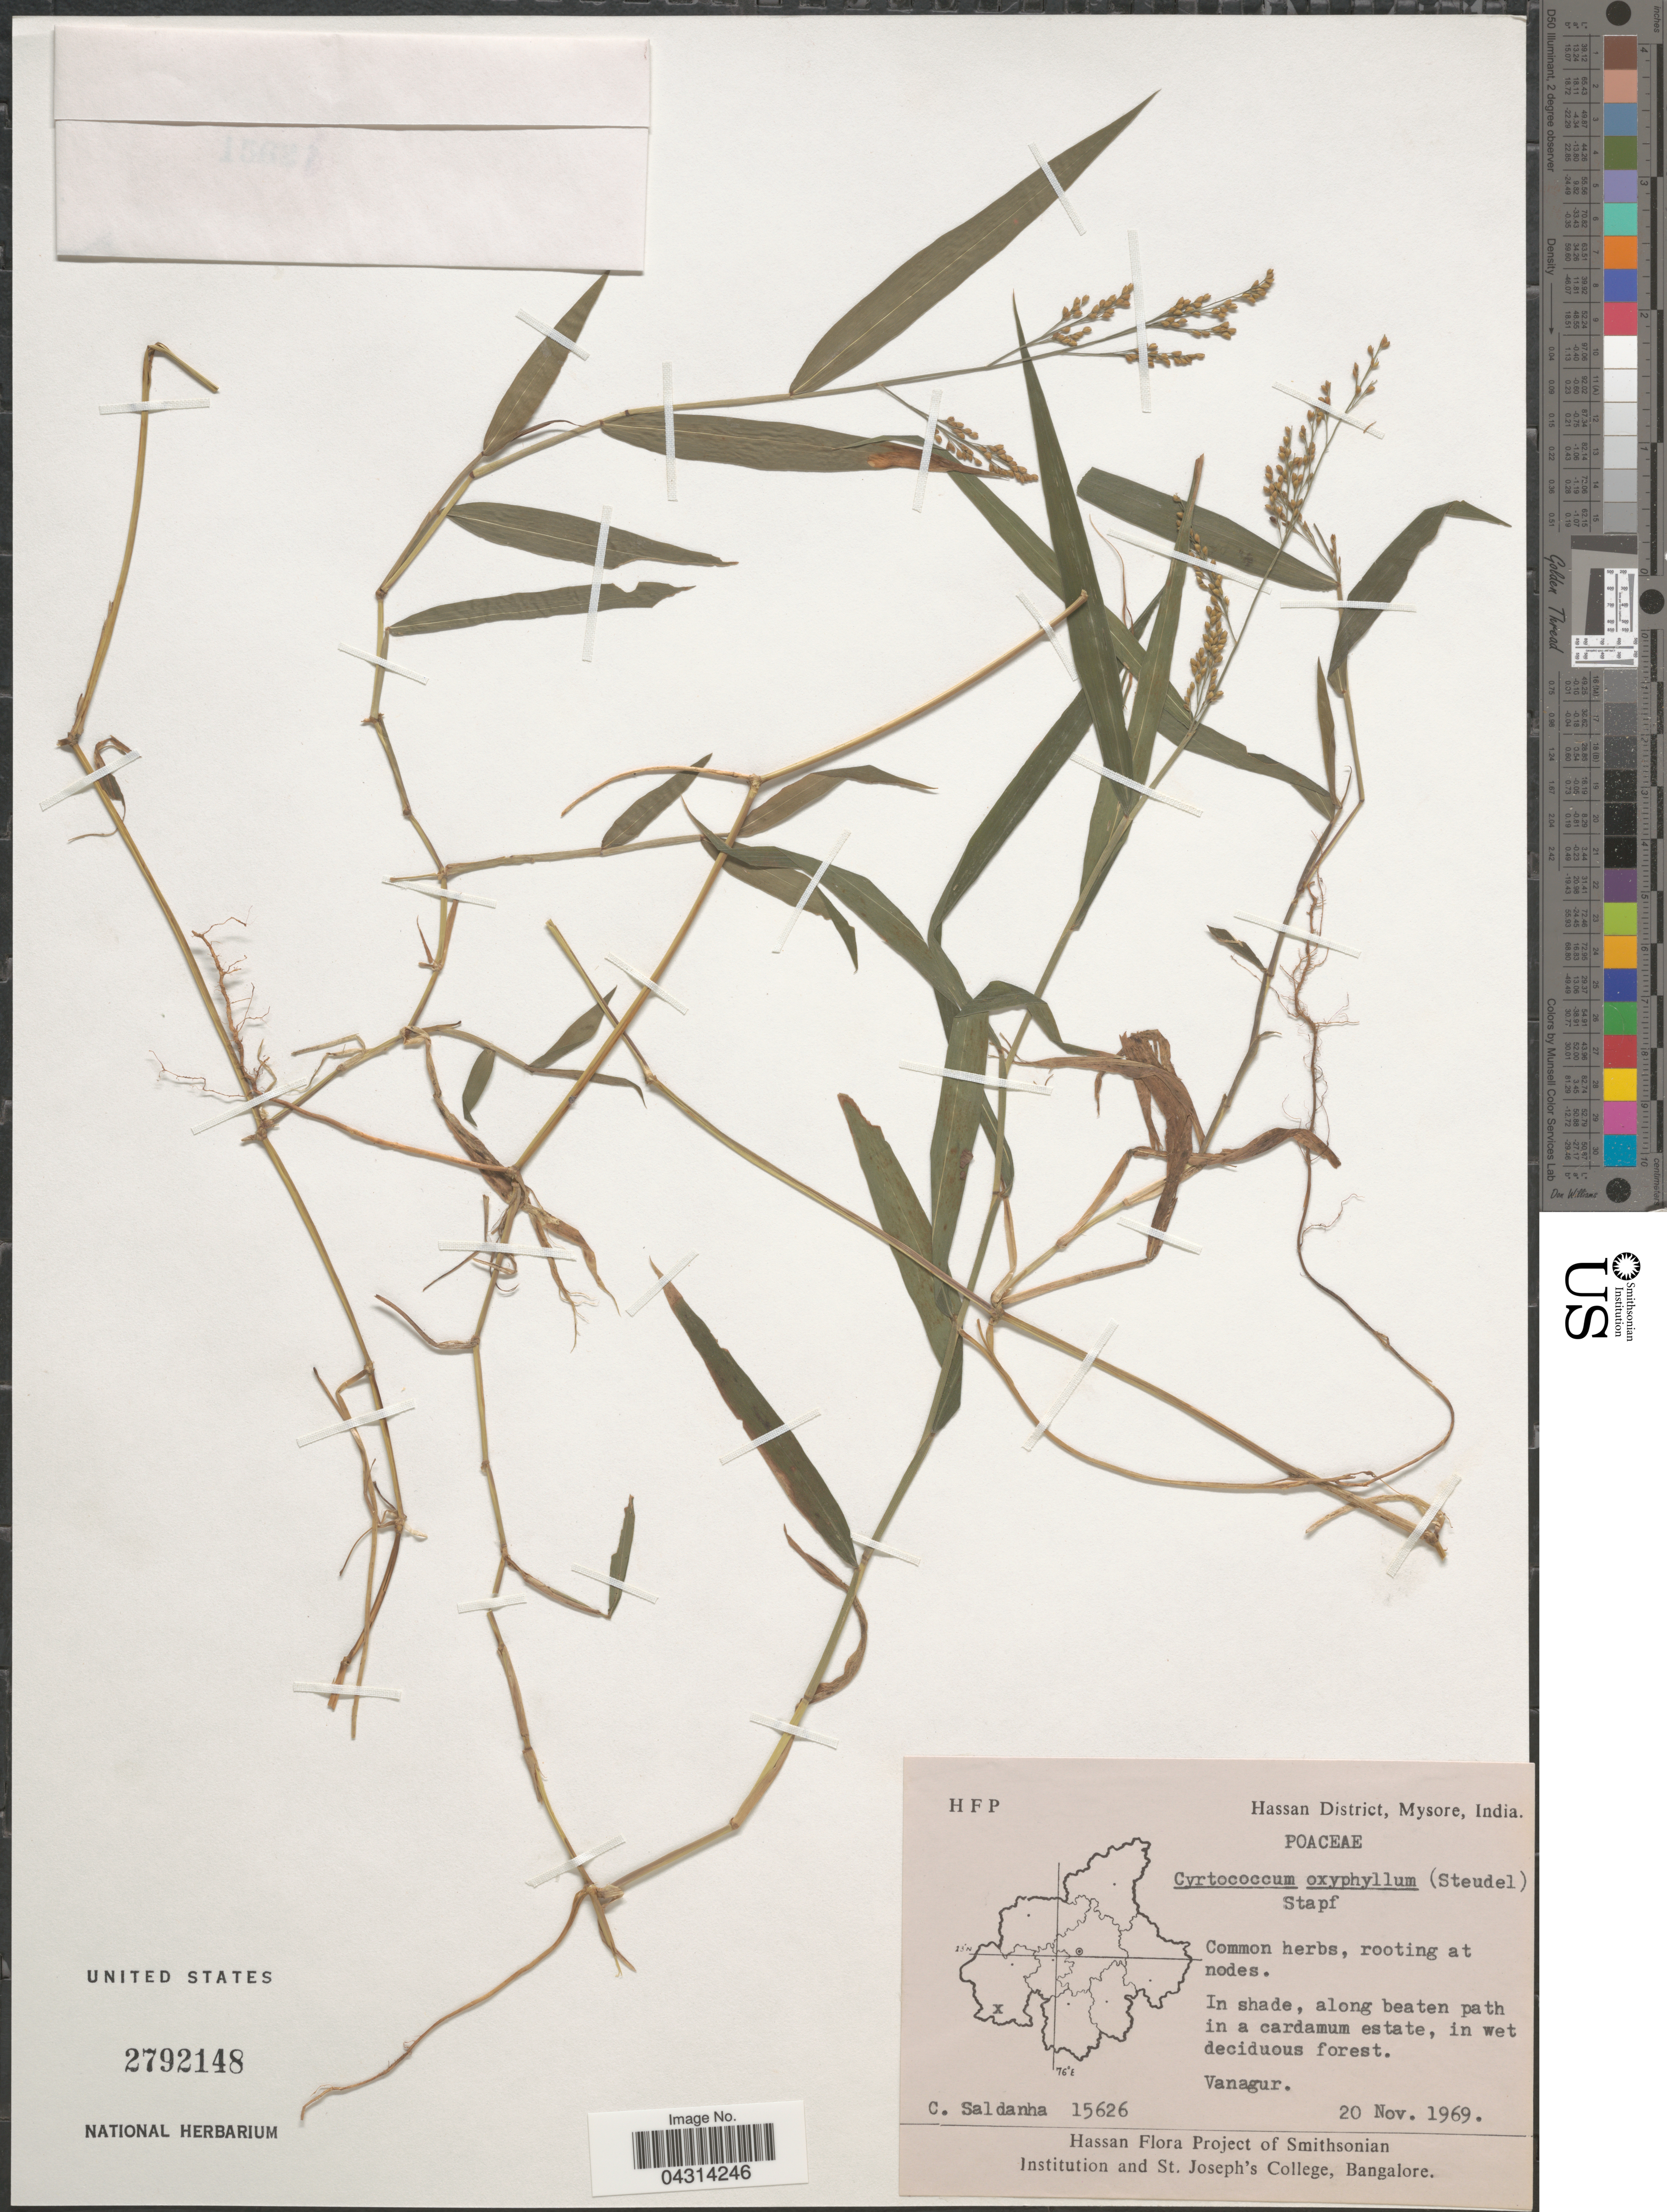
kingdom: Plantae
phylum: Tracheophyta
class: Liliopsida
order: Poales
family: Poaceae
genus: Cyrtococcum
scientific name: Cyrtococcum oxyphyllum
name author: (Steud.) Stapf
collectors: C. Saldanha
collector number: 15626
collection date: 1969-11-20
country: India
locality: Hassan District, Mysore. Vanagur.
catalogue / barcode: US 2792148